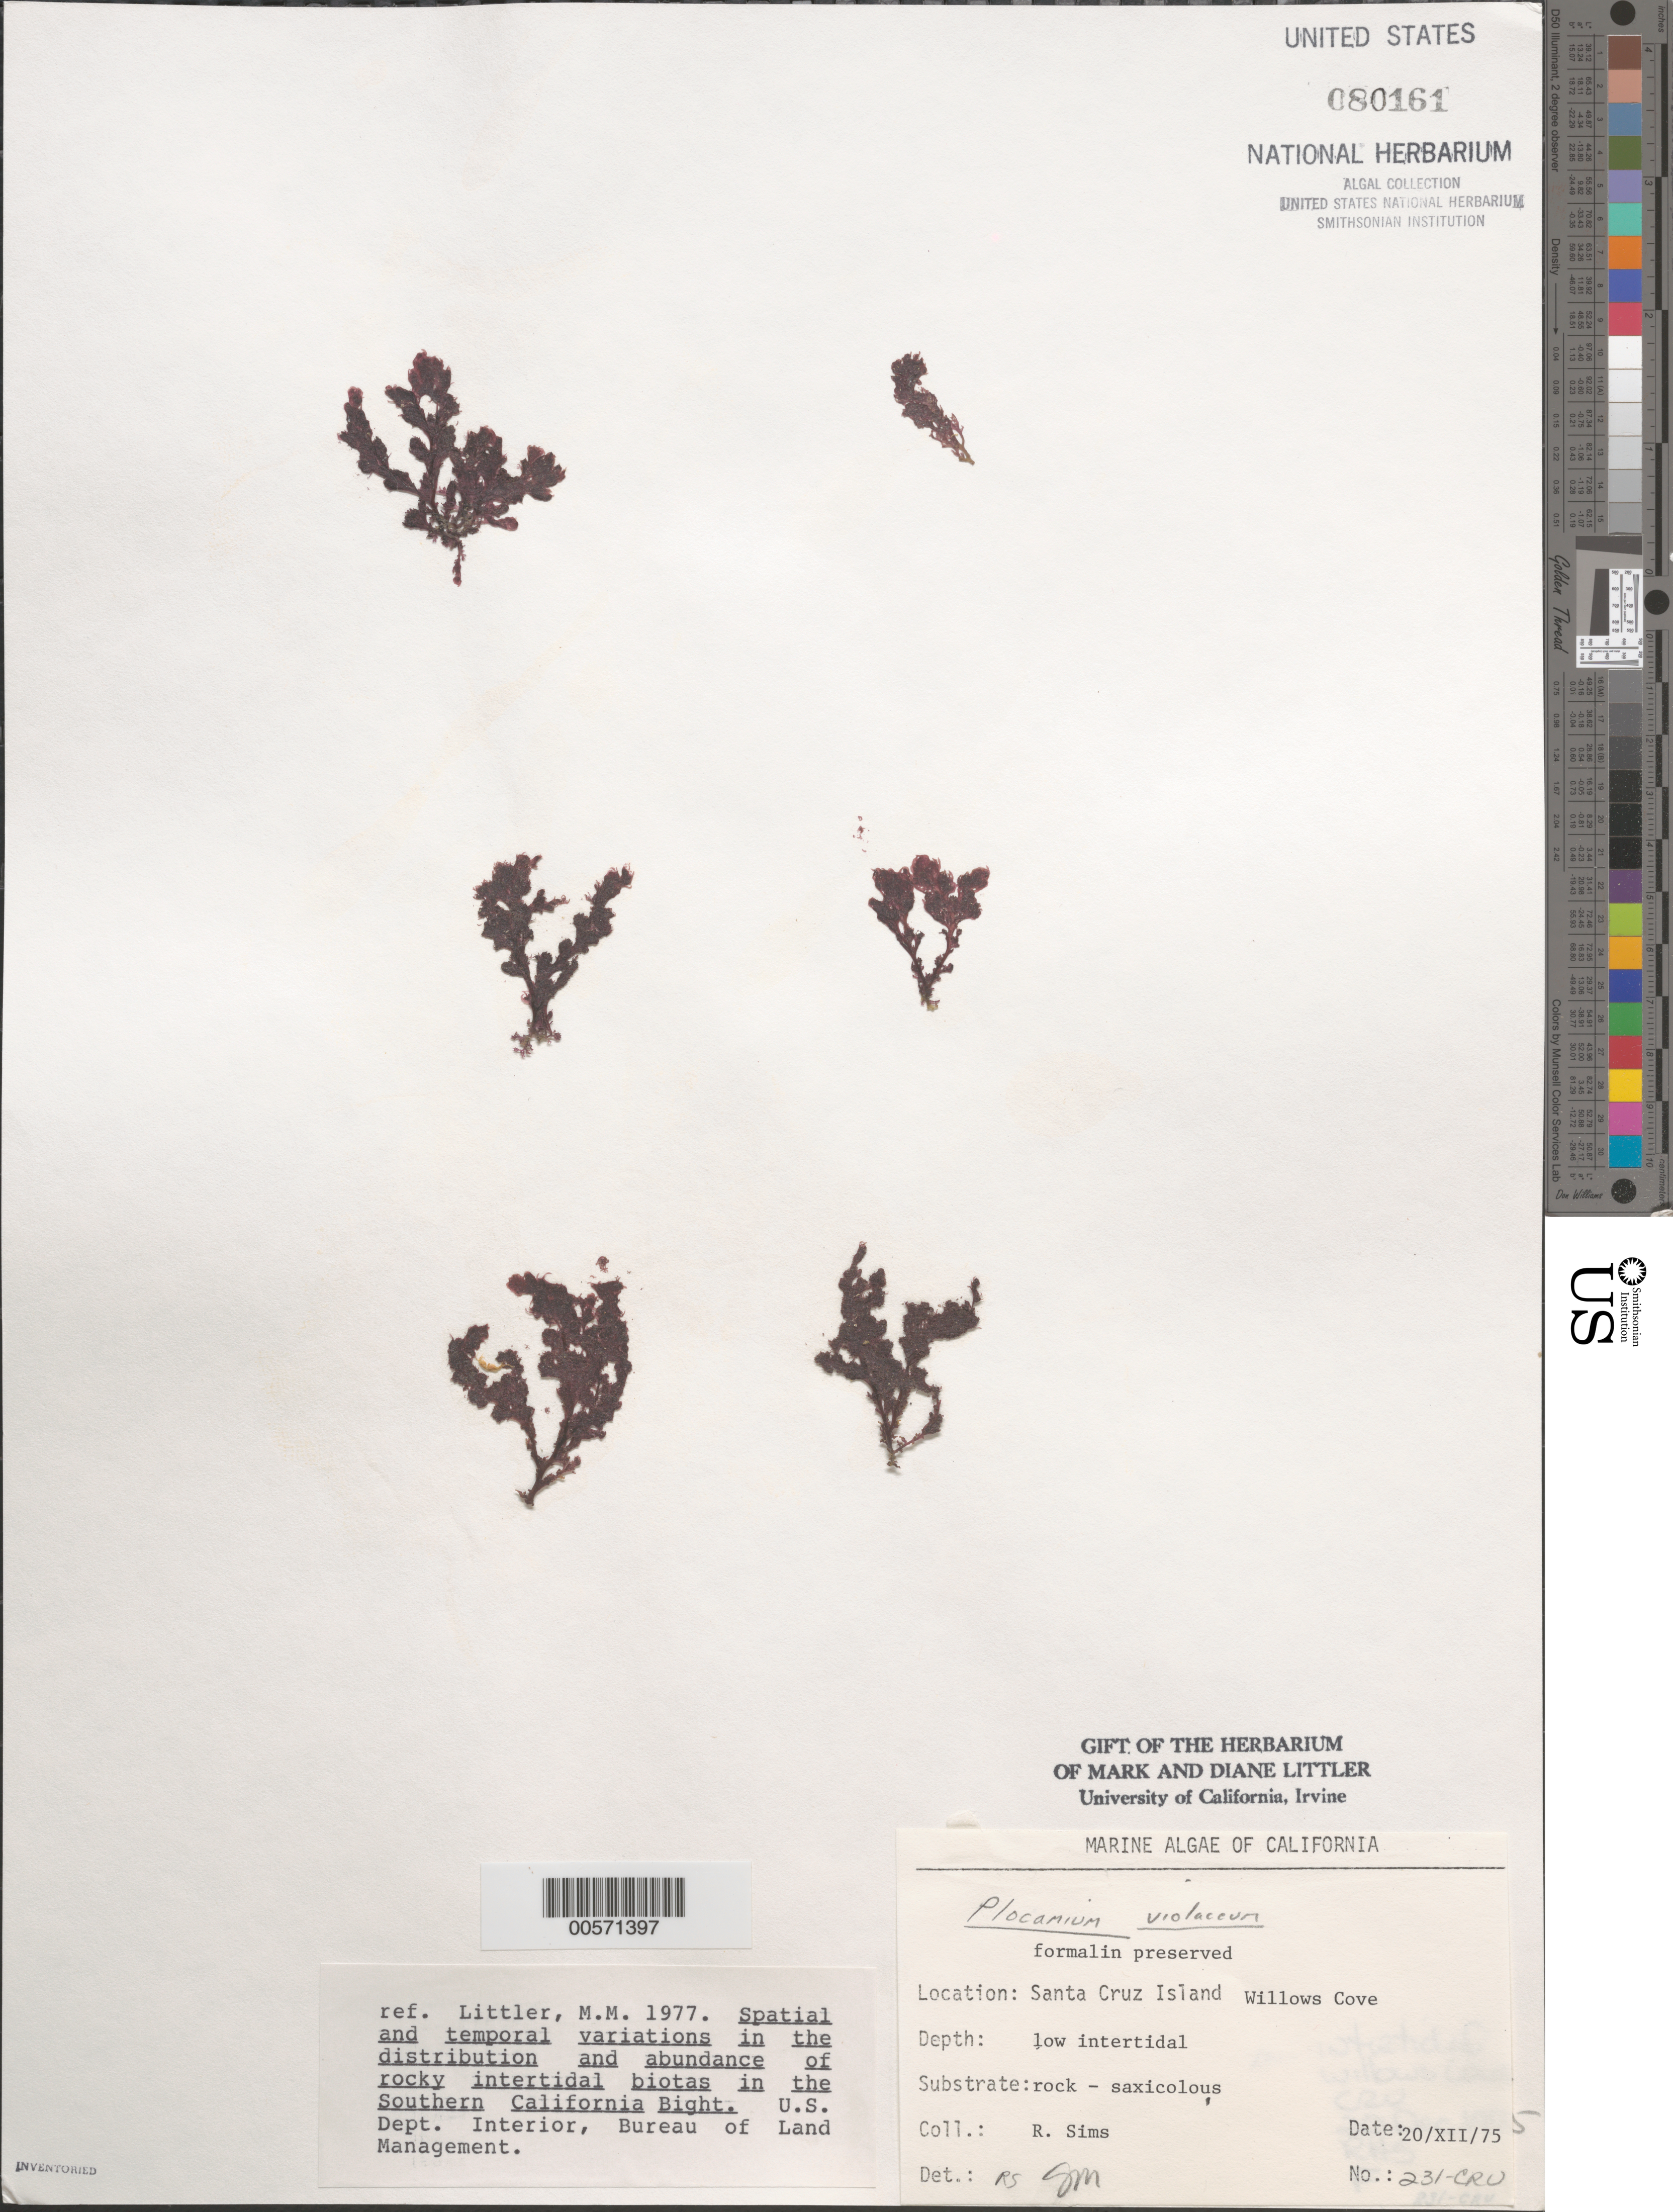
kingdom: Plantae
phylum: Rhodophyta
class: Florideophyceae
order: Plocamiales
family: Plocamiaceae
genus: Plocamium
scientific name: Plocamium violaceum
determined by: Sims, Robert H.; Murray, S. N.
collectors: R. H. Sims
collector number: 231-cru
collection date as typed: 20 Dec 1975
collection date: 1975-12-20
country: United States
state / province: California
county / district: Santa Barbara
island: Santa Cruz Island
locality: Willows Anchorage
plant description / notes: BLM-SOCALBIGHT Rocky Intertidal Survey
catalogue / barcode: US 80161